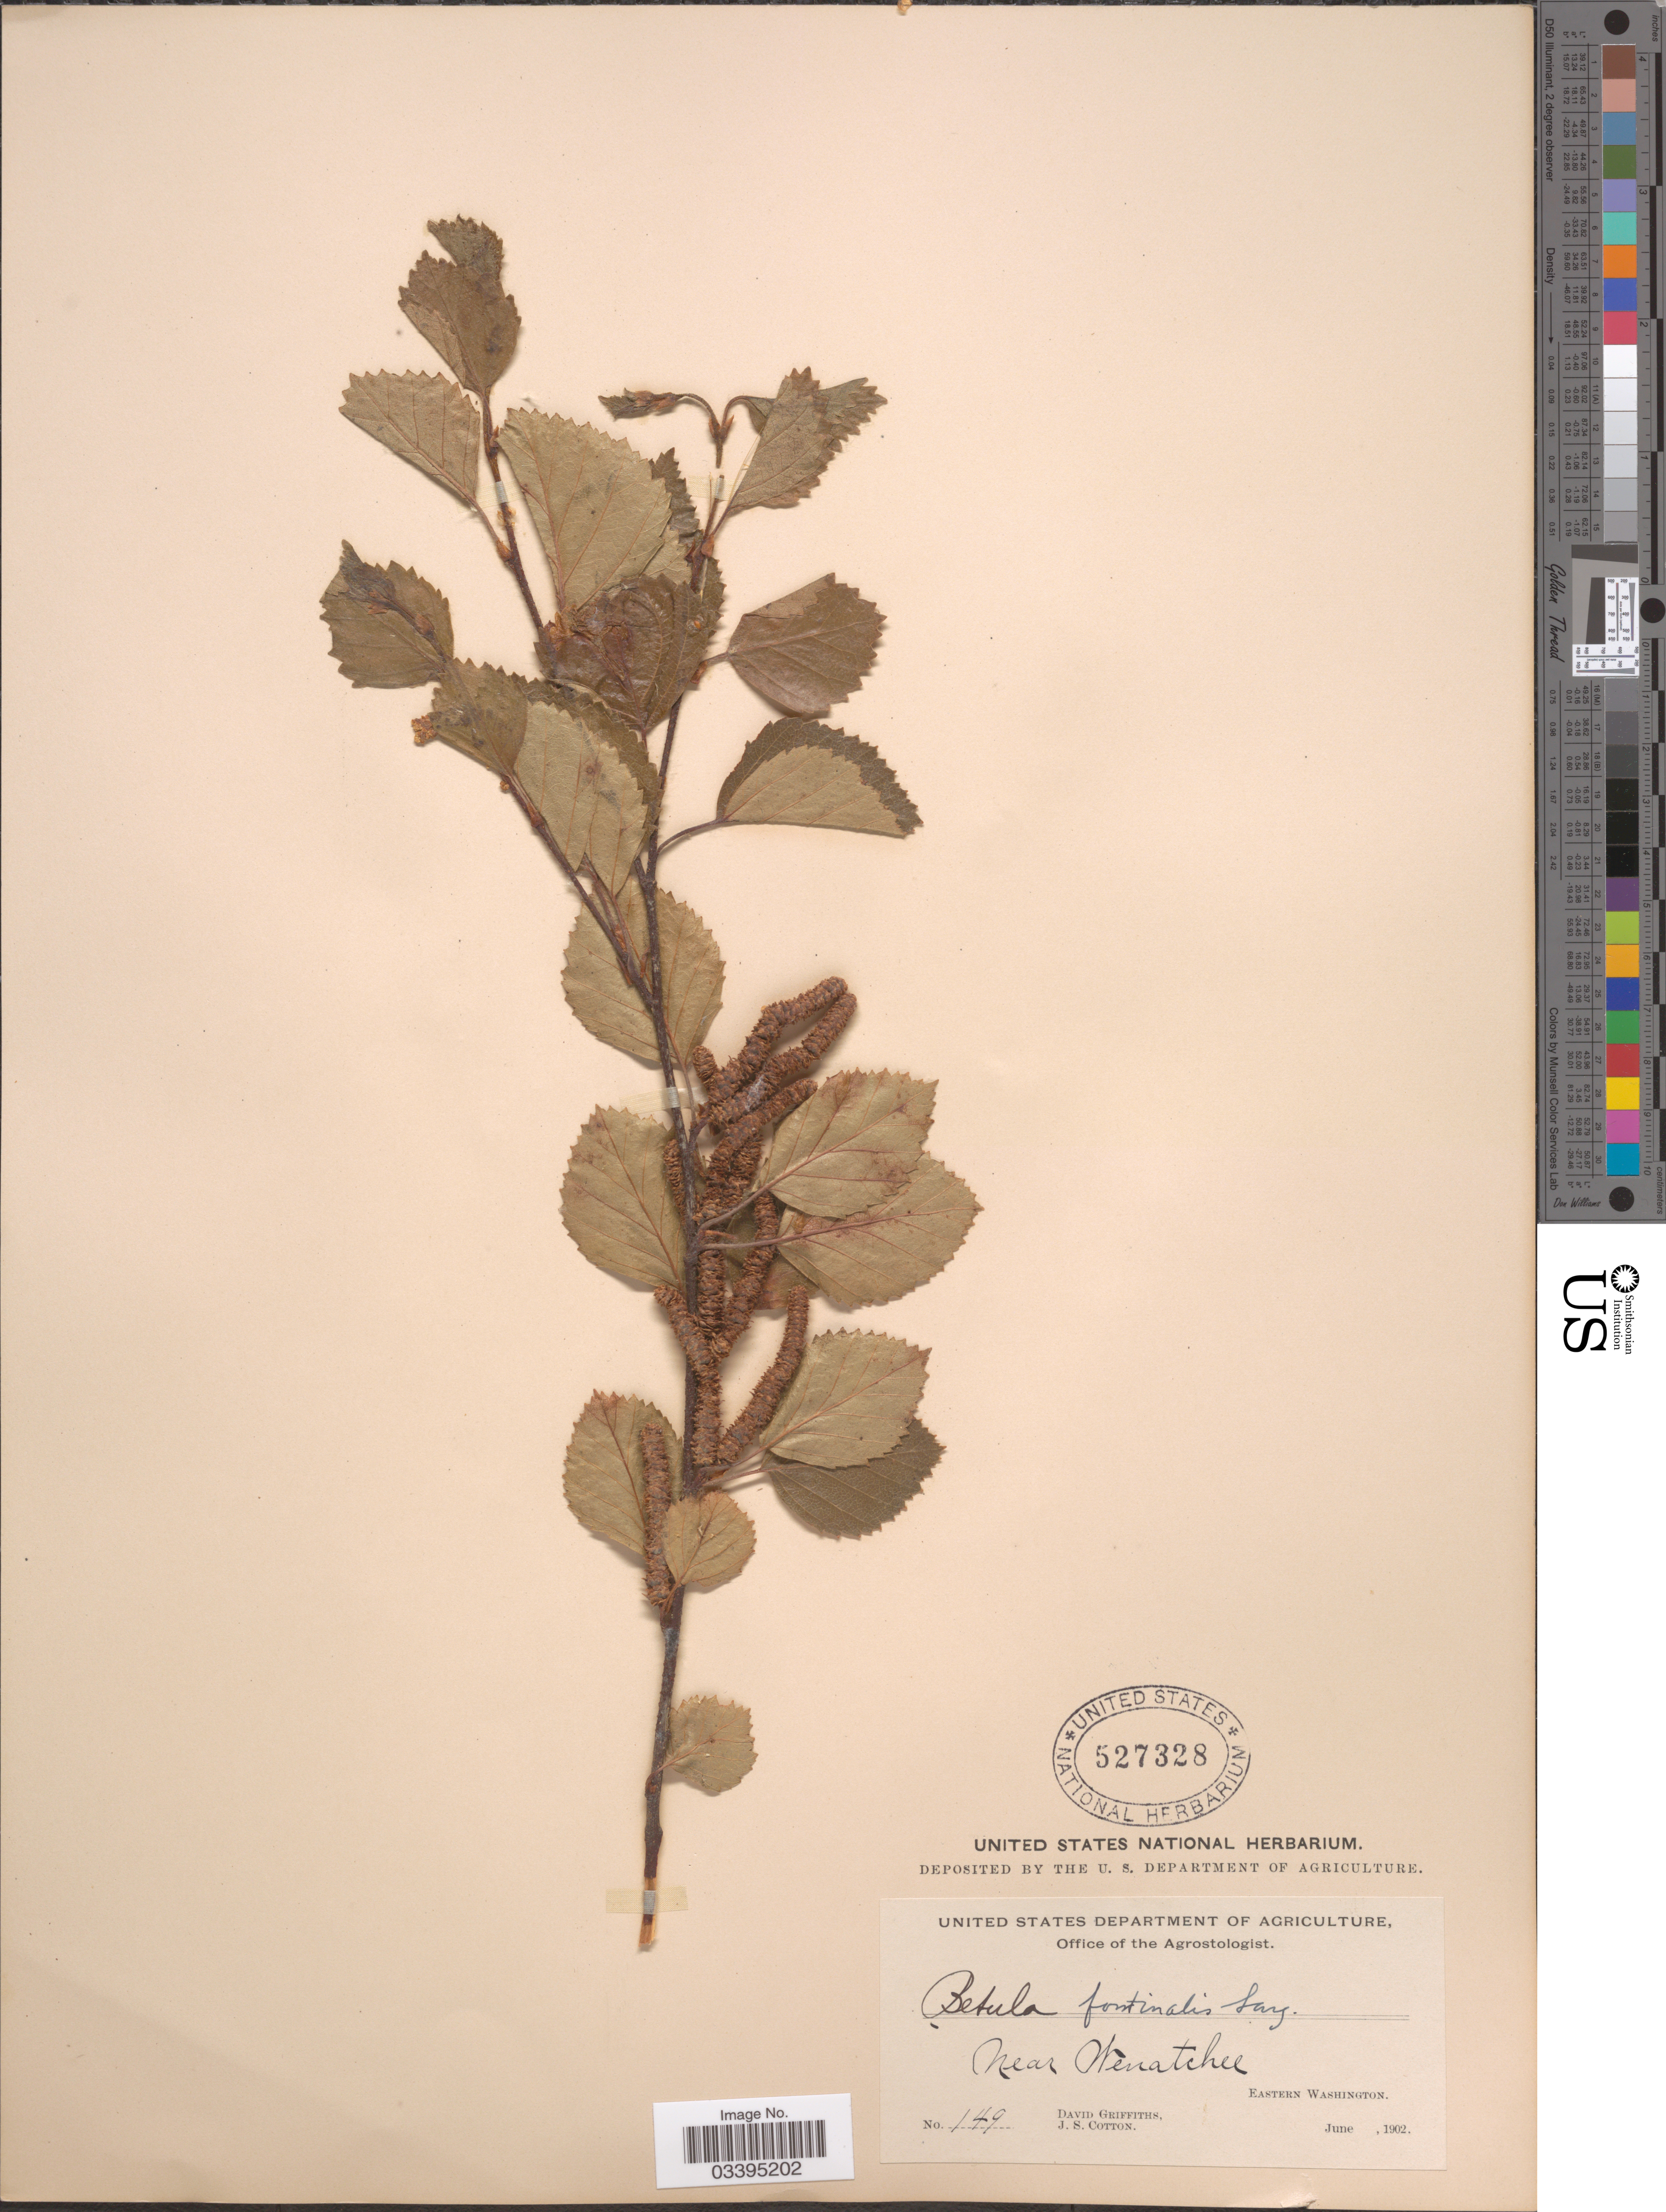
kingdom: Plantae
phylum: Tracheophyta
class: Magnoliopsida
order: Fagales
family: Betulaceae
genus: Betula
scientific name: Betula fontinalis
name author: Sarg.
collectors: D. Griffiths & J. S. Cotton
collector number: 149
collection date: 1902-06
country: United States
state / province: Washington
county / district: Chelan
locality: Near Wenatchee. Eastern Washington.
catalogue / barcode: US 527328